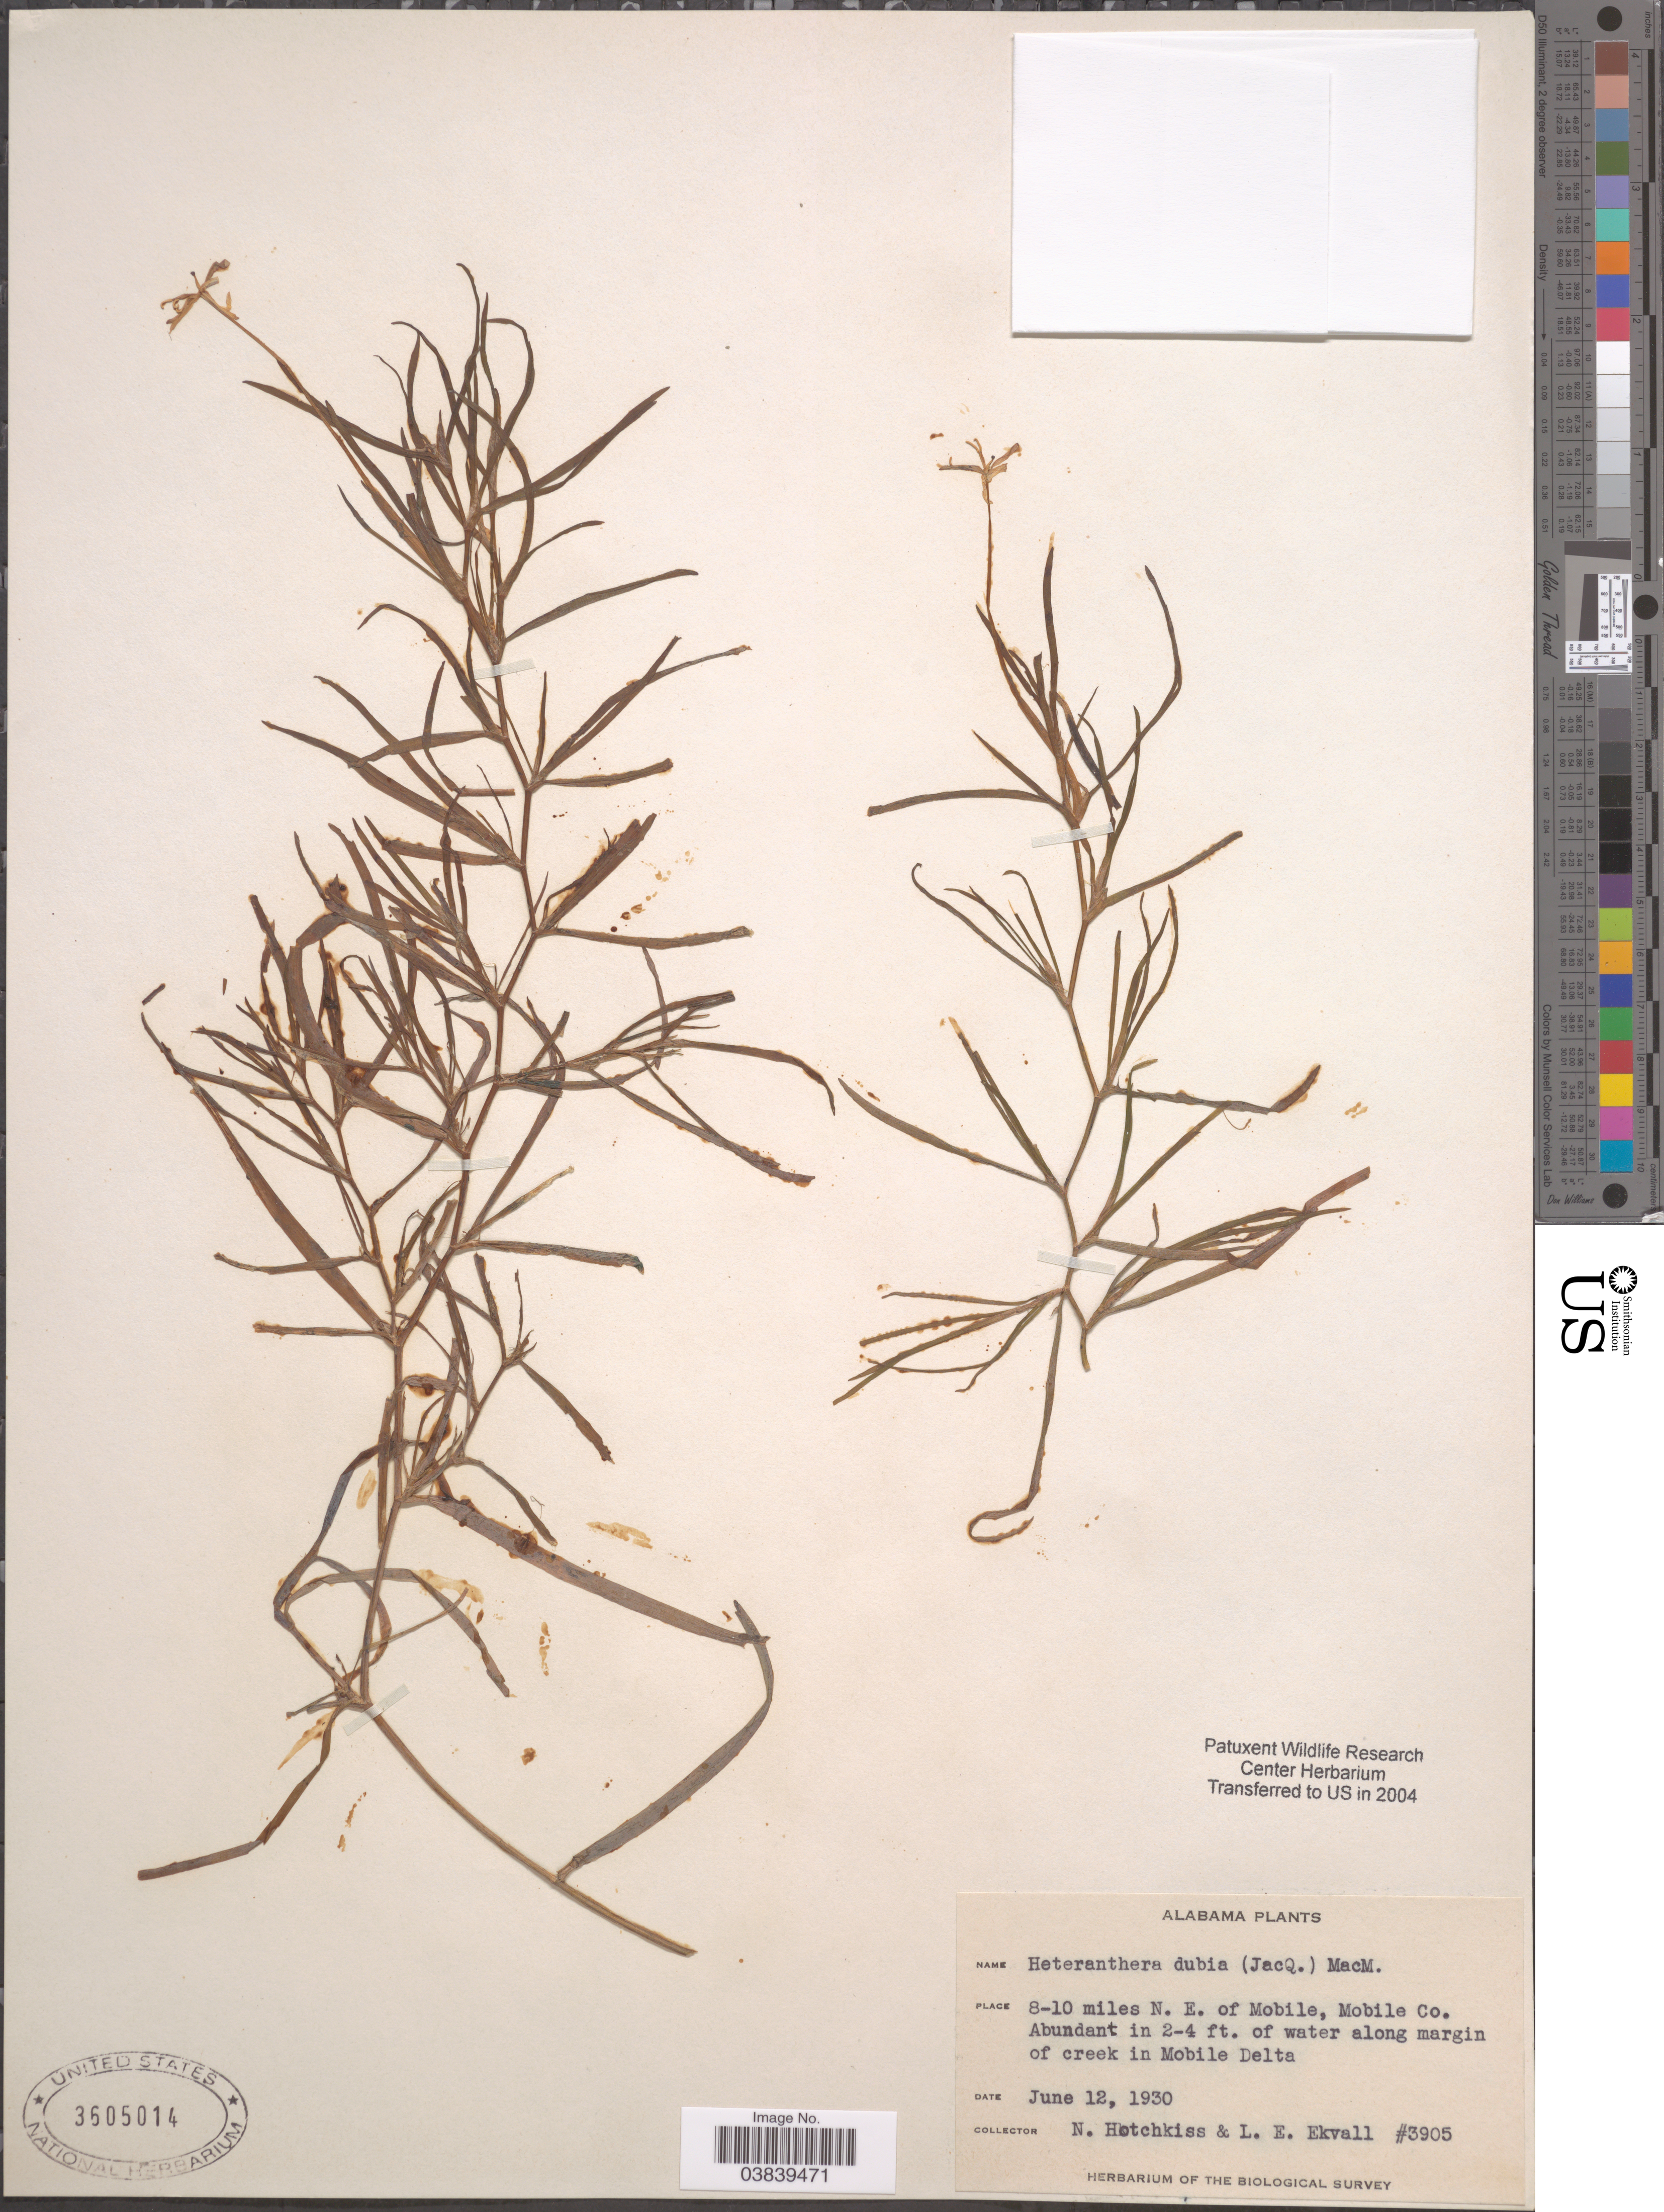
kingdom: Plantae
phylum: Tracheophyta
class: Liliopsida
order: Commelinales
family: Pontederiaceae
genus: Heteranthera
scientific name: Heteranthera dubia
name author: (Jacq.) MacMill.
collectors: N. Hothckiss & L. Ekvall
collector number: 3905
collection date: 1930-06-12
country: United States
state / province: Alabama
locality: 8-10 miles N. E. of Mobile, Mobile Co. Creek in Mobile Delta.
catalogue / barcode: US 3605014